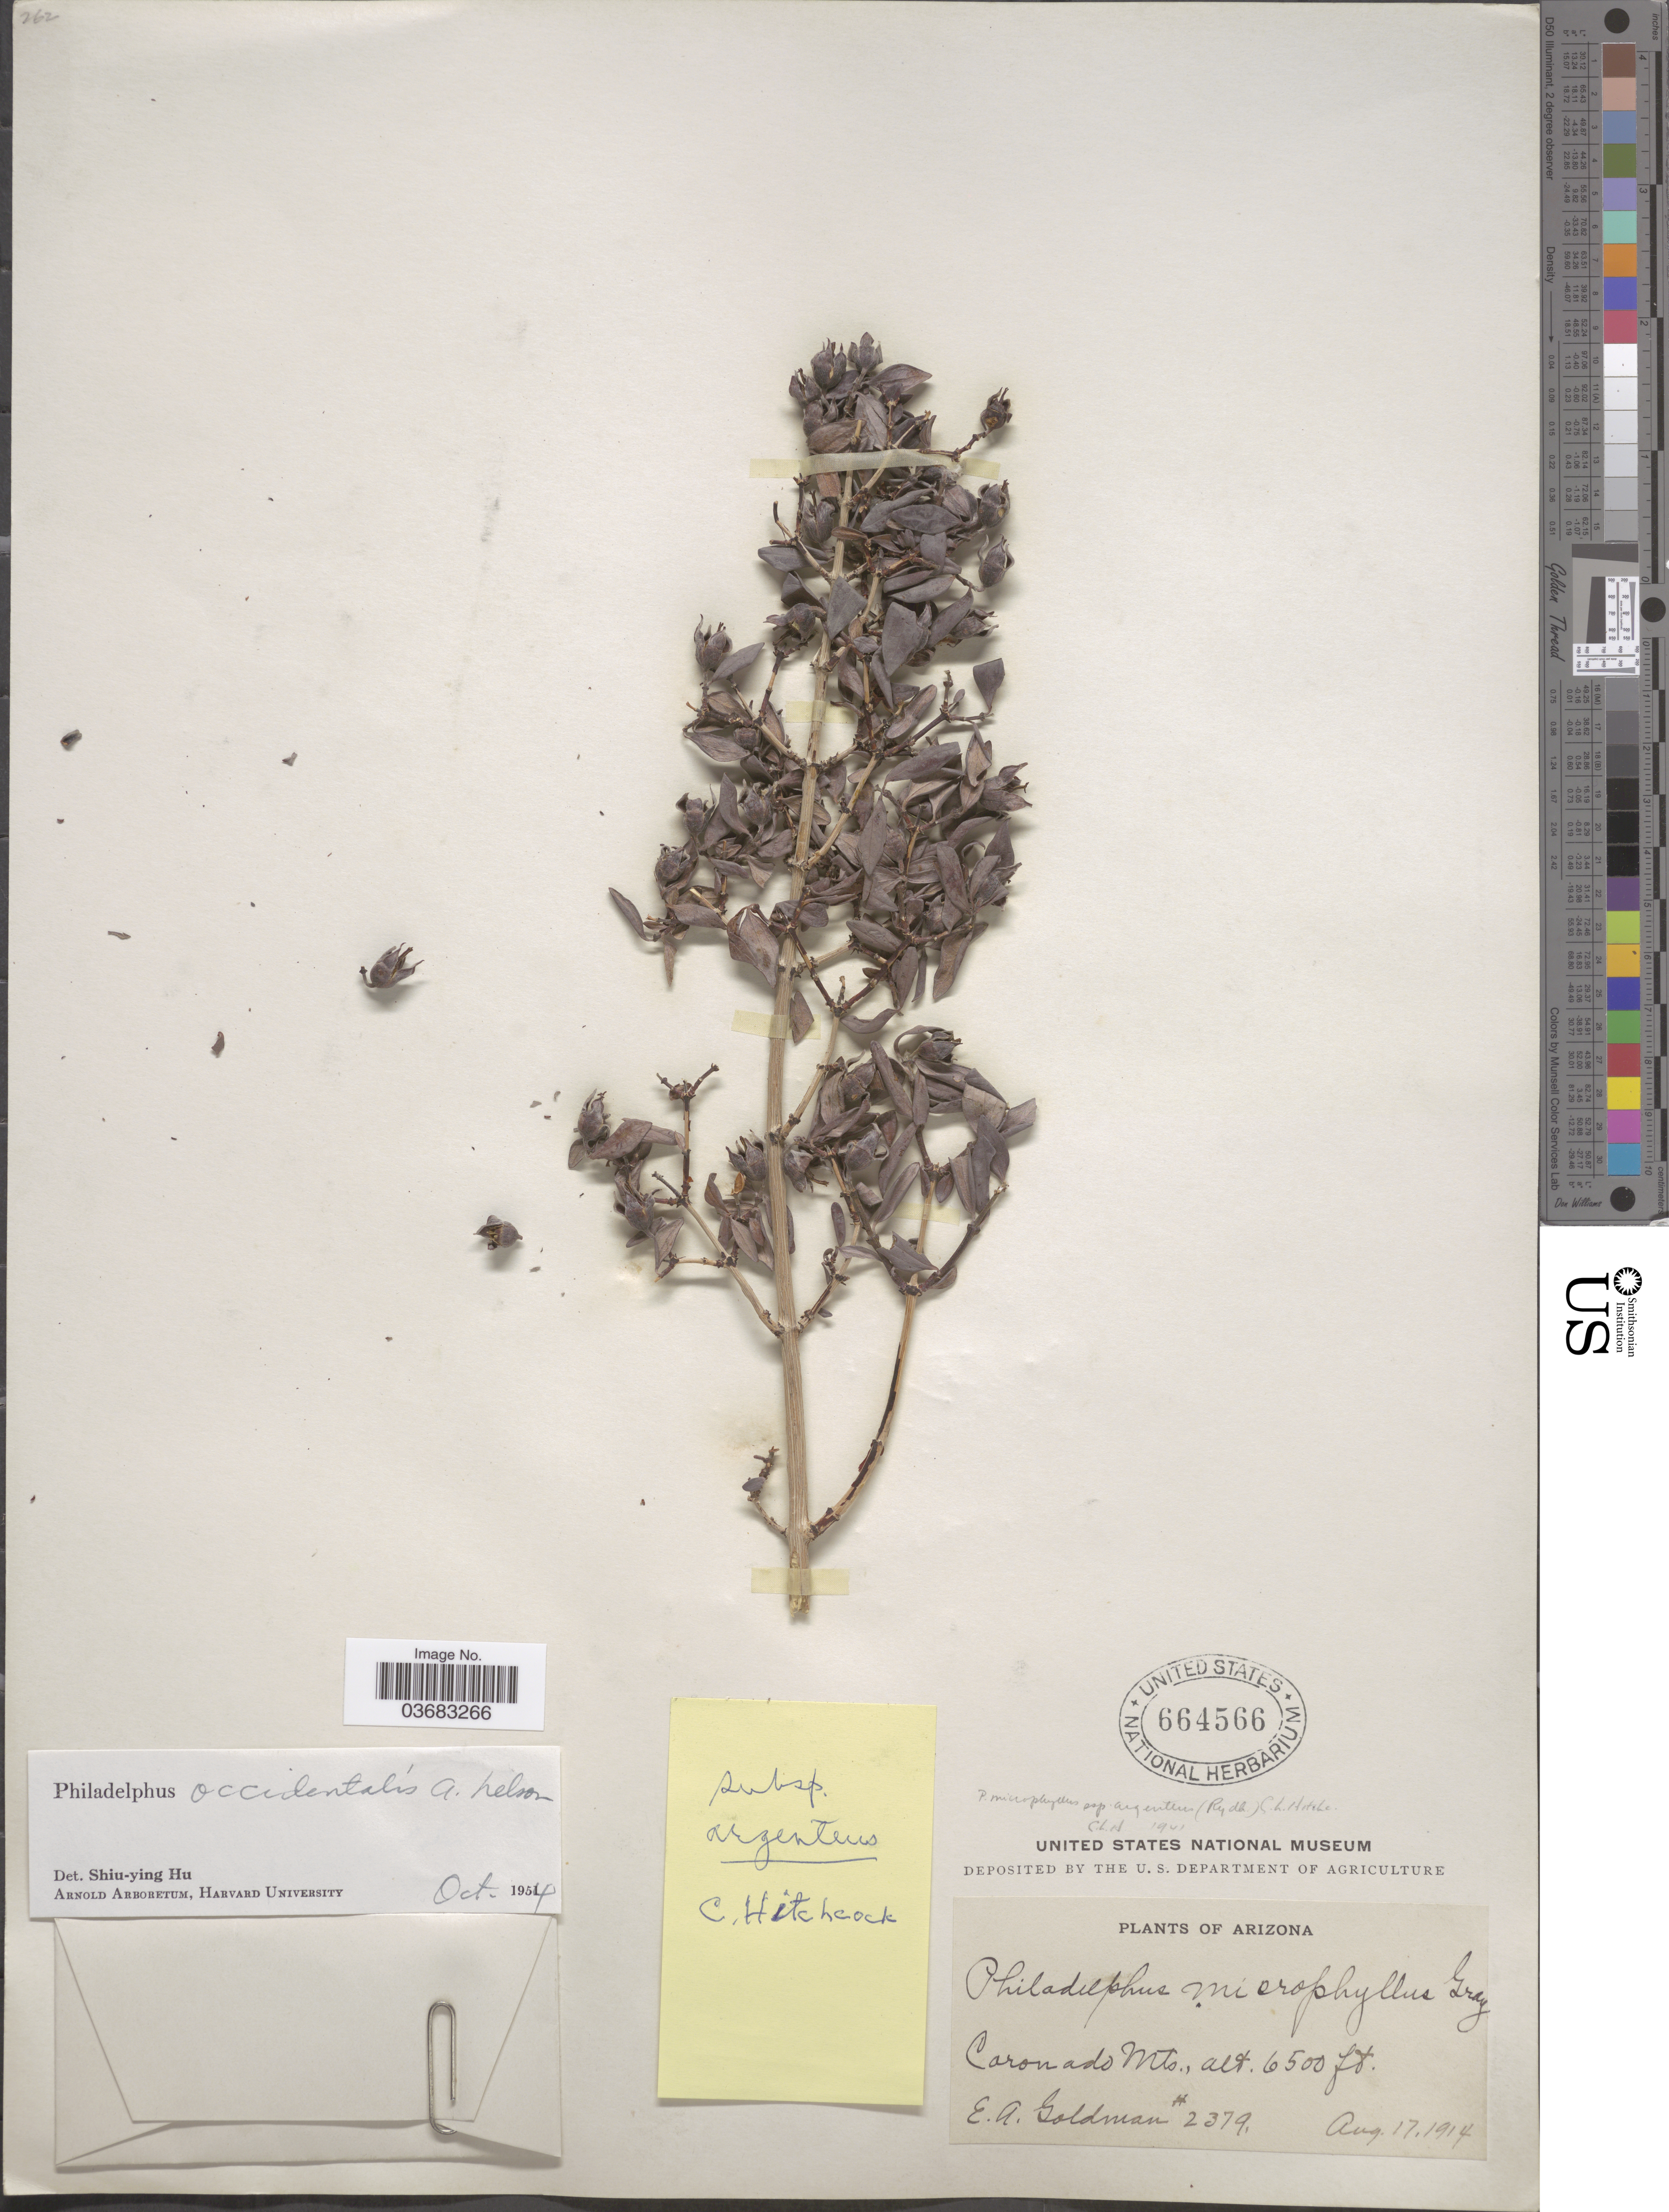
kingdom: Plantae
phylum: Tracheophyta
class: Magnoliopsida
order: Cornales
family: Hydrangeaceae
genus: Philadelphus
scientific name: Philadelphus occidentalis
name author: A. Nelson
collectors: E. A. Goldman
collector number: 2379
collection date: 1914-08-17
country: United States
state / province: Arizona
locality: Coronado Mts.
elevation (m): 1981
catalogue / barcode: US 664566